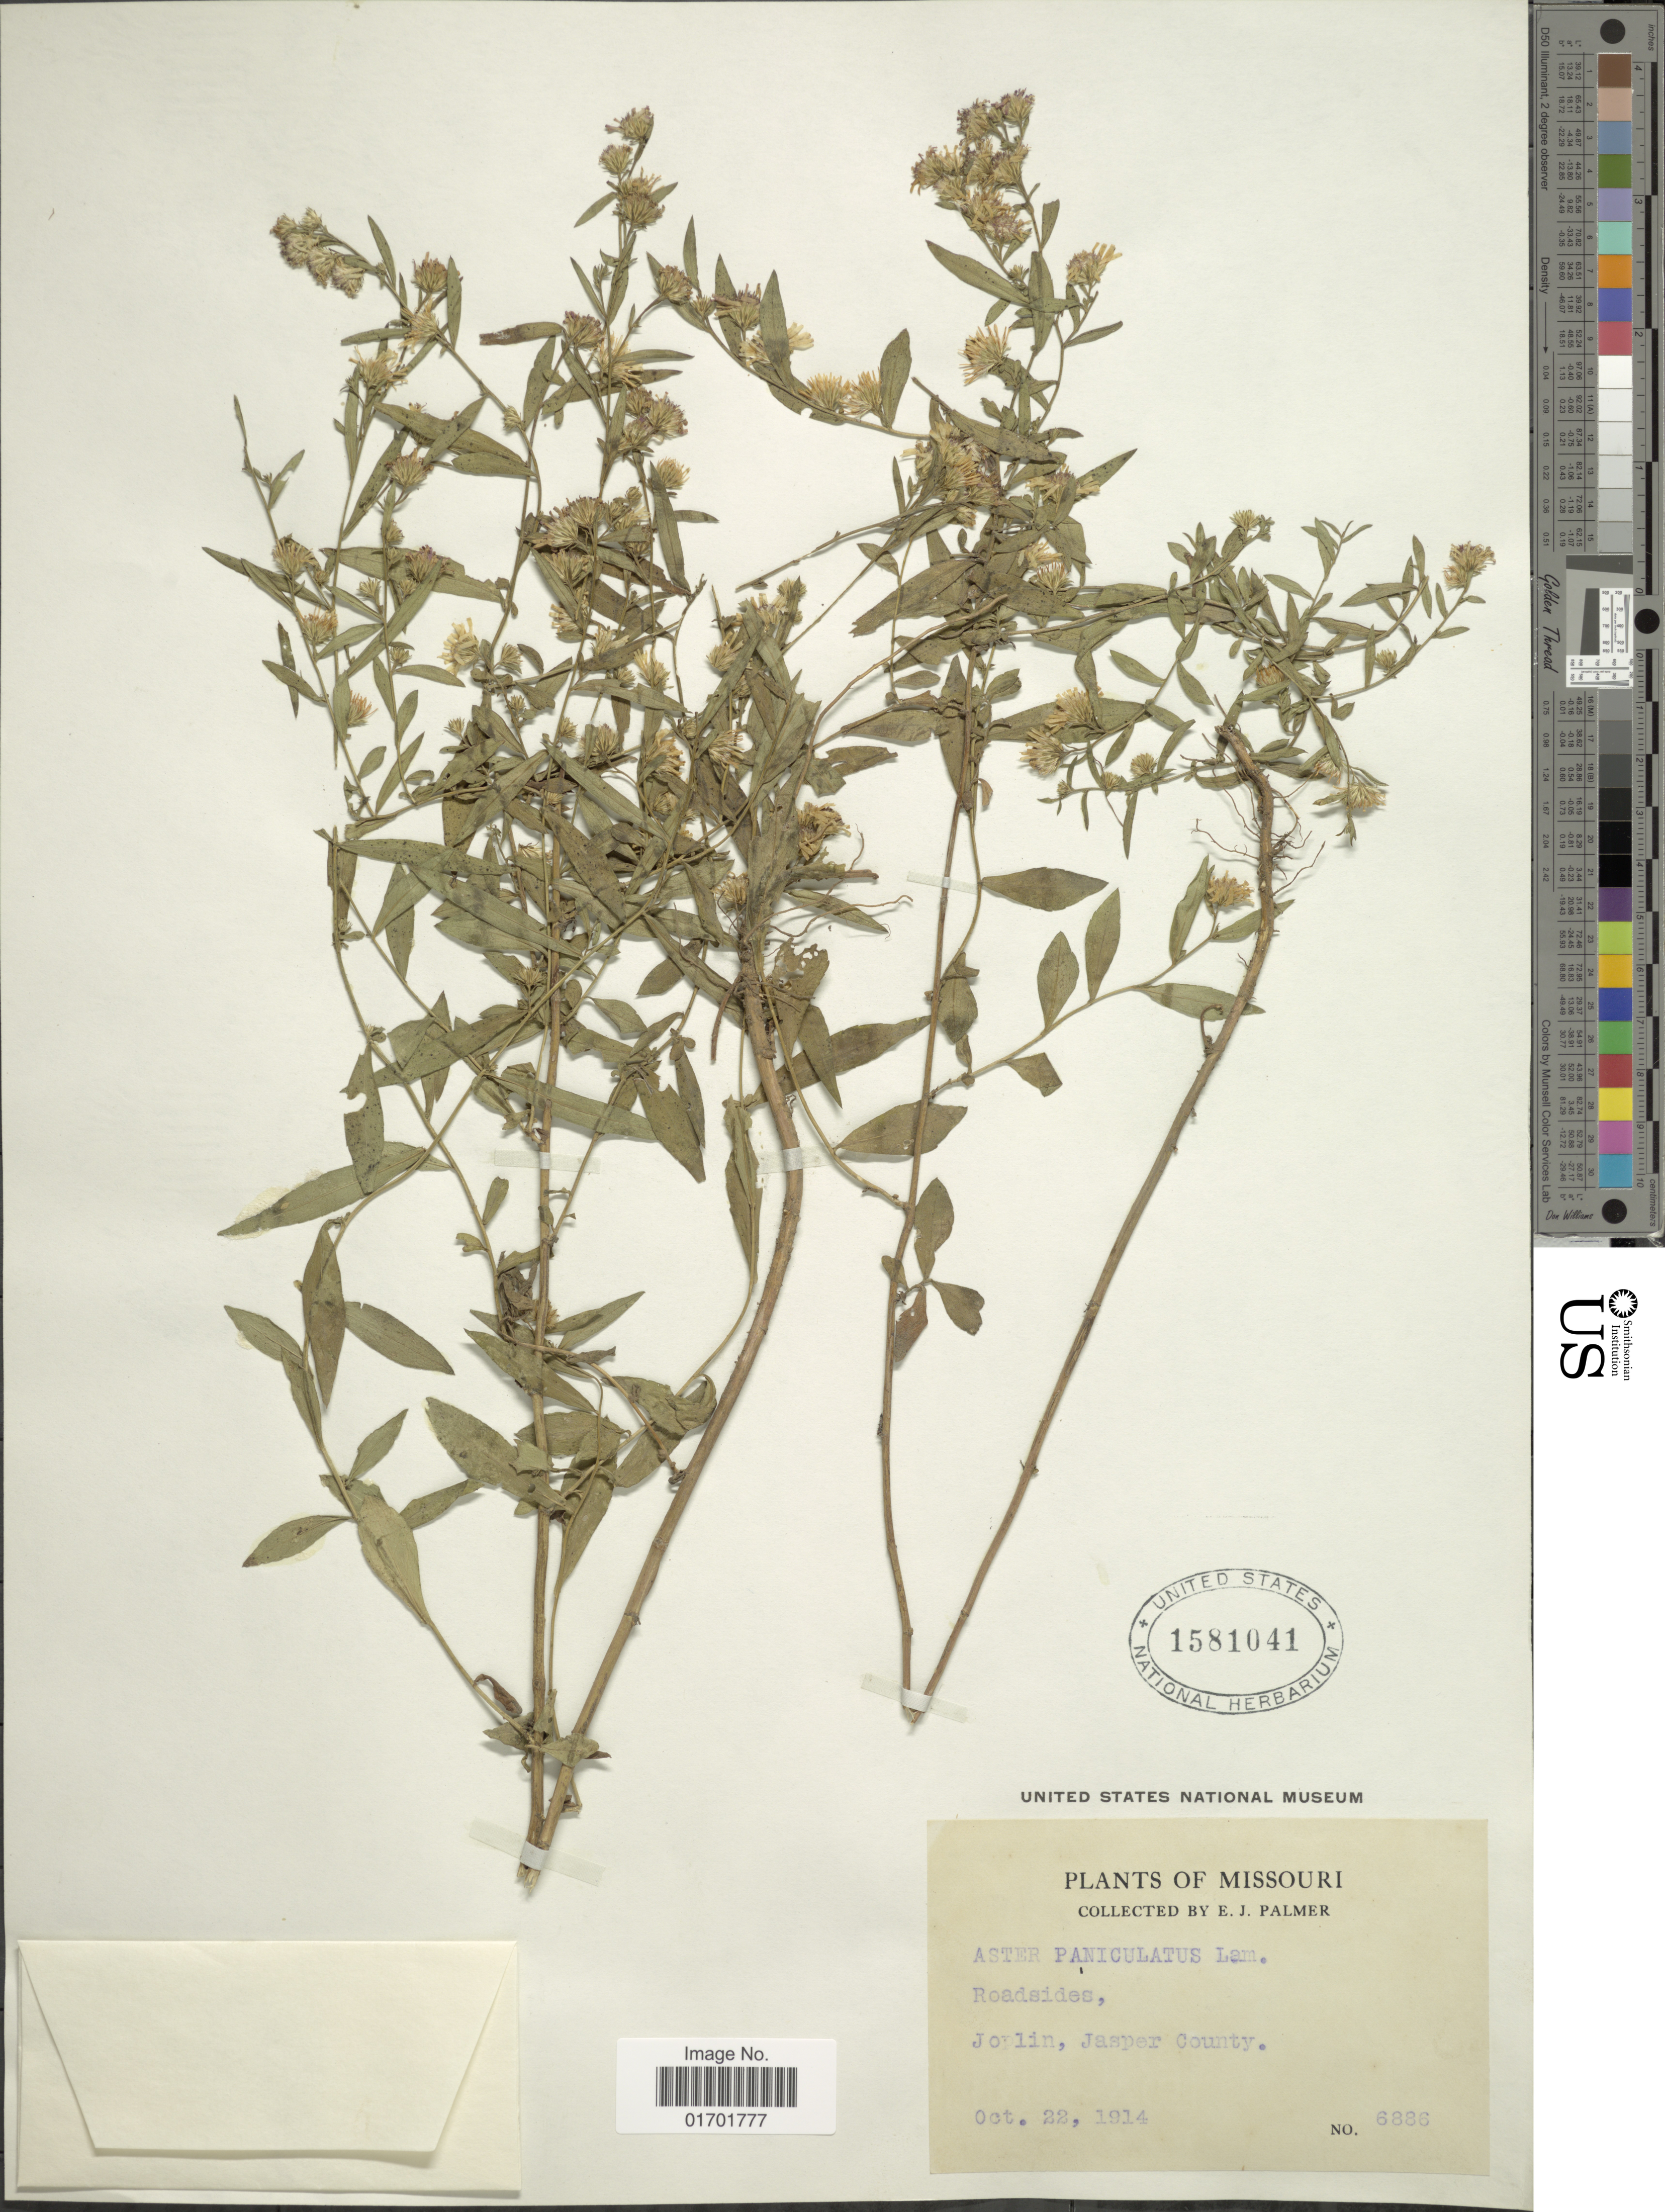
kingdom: Plantae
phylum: Tracheophyta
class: Magnoliopsida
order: Asterales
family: Asteraceae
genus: Symphyotrichum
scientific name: Symphyotrichum lanceolatum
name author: (Willd.) G.L. Nesom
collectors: E. J. Palmer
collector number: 6886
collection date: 1914-10-22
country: United States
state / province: Missouri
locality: Joplin, Jasper County.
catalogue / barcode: US 1581041